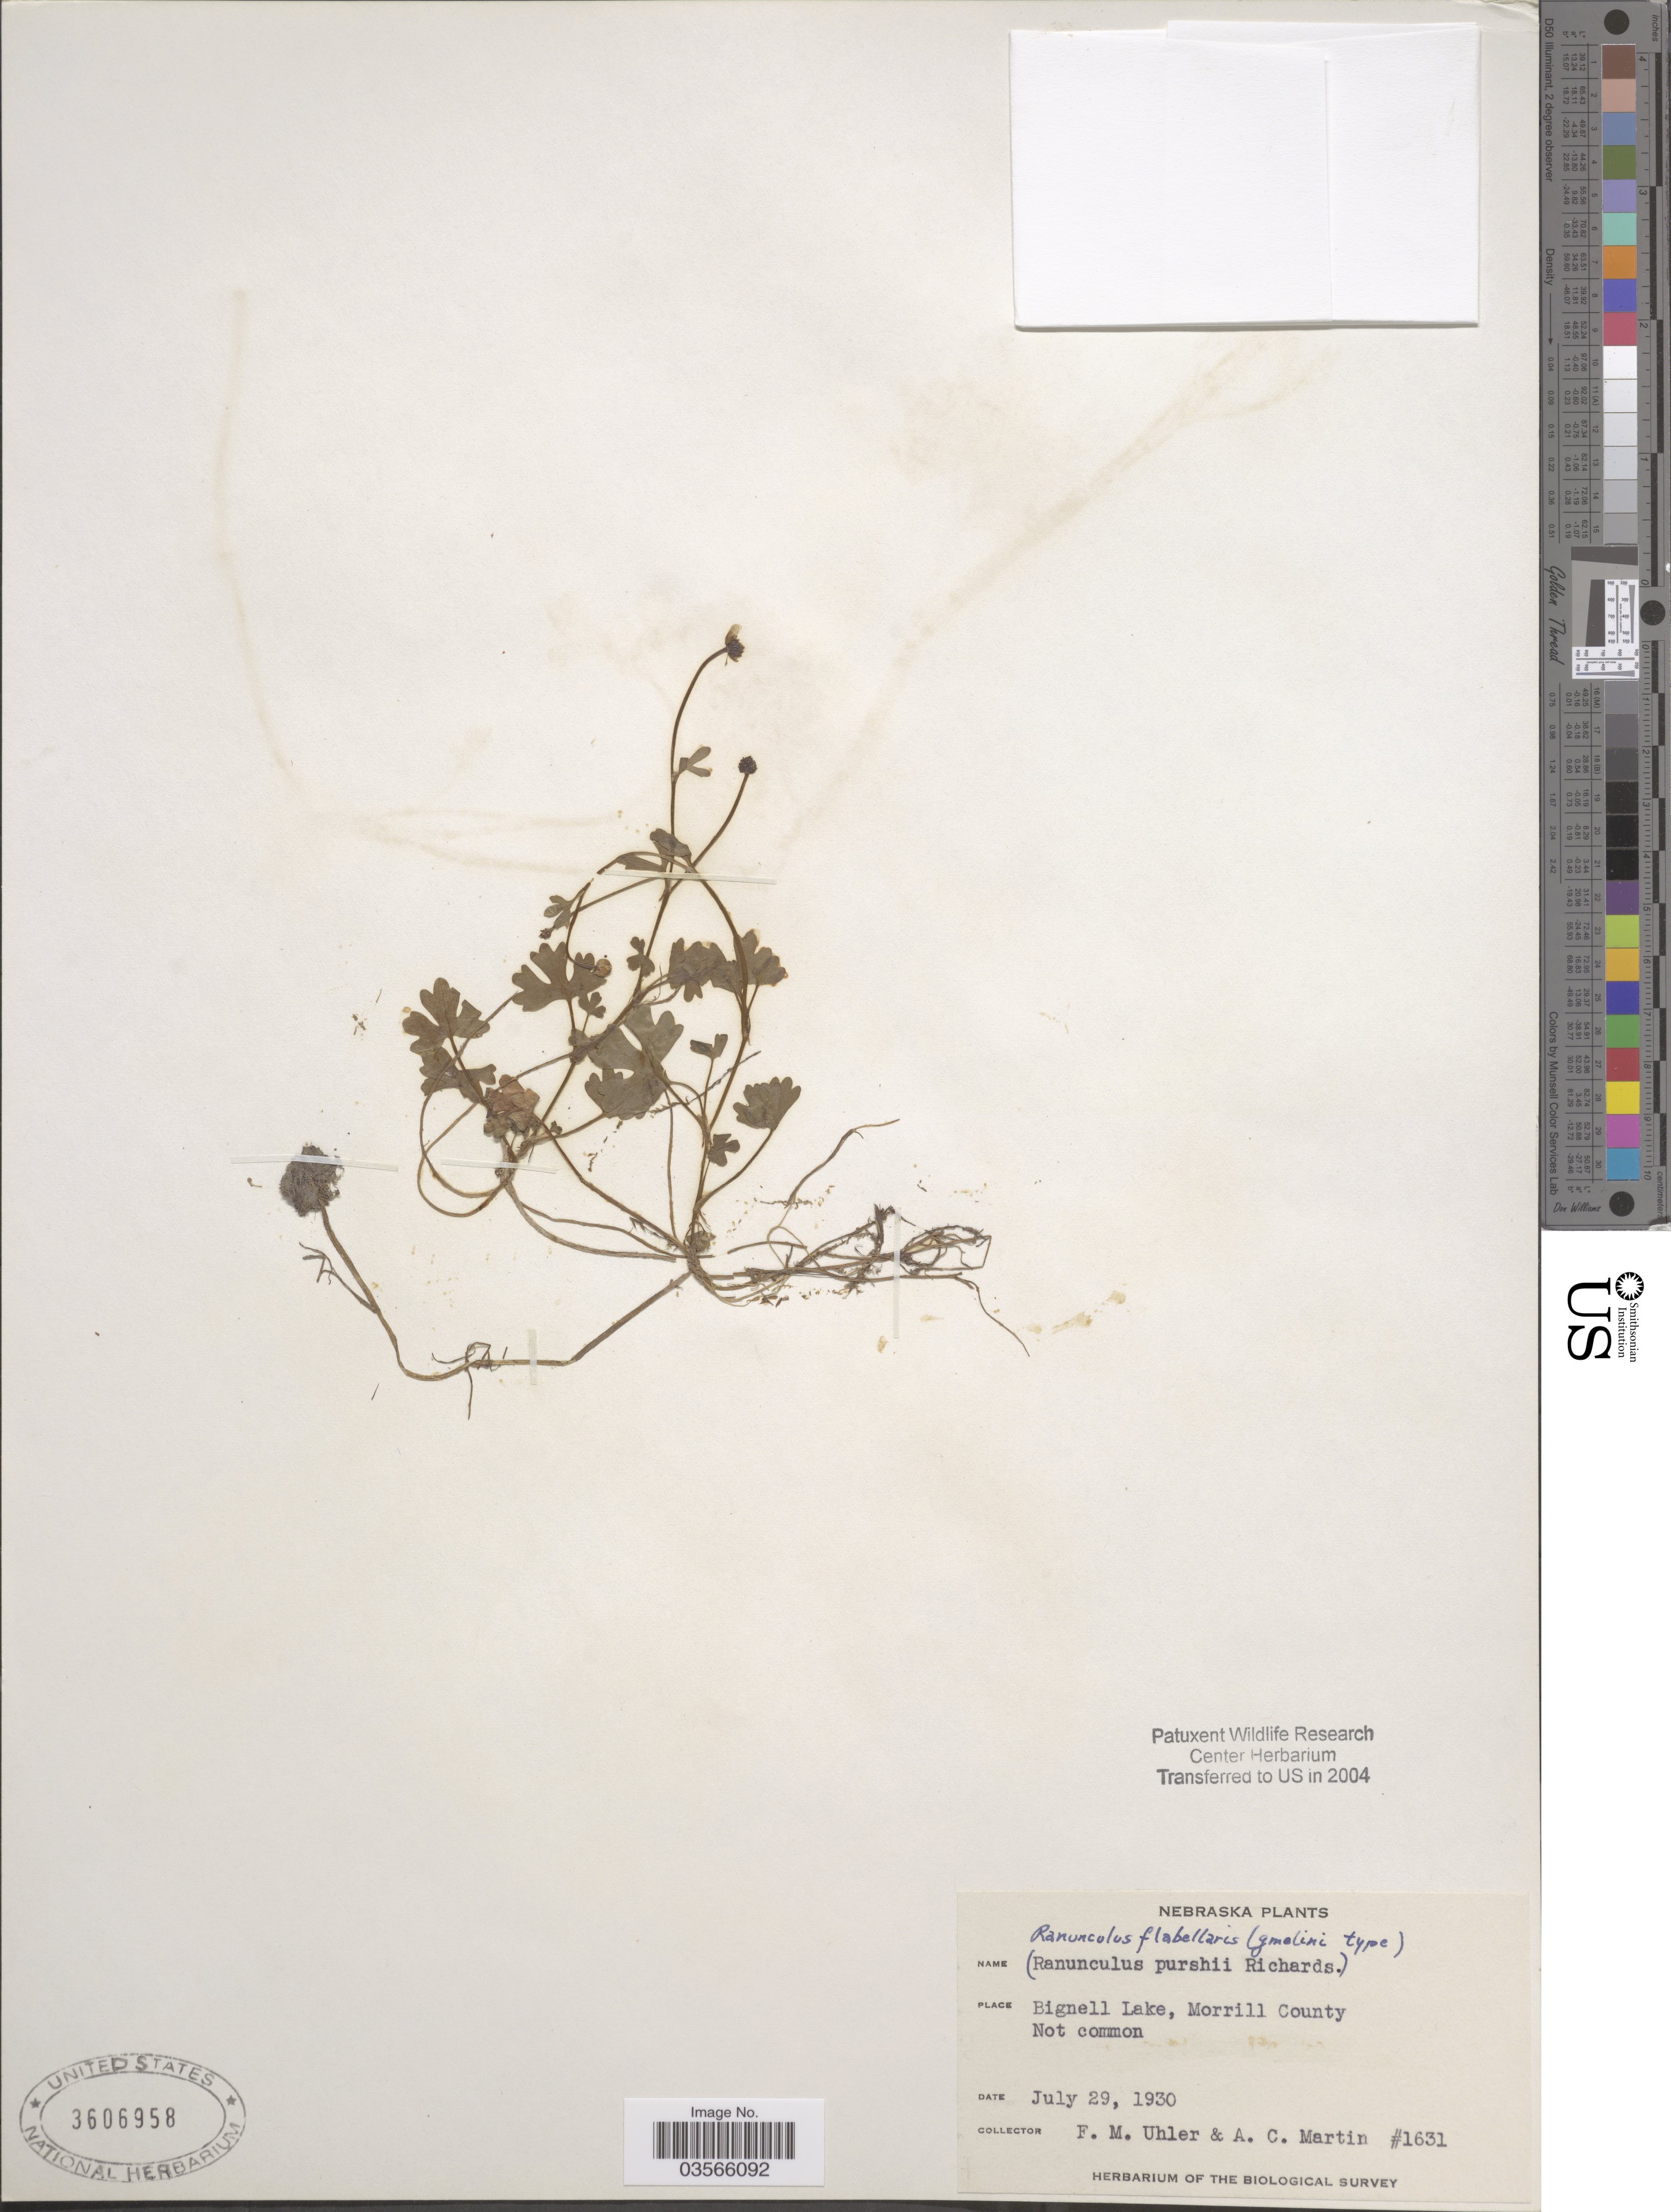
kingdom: Plantae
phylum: Tracheophyta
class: Magnoliopsida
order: Ranunculales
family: Ranunculaceae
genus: Ranunculus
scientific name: Ranunculus flabellaris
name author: Raf.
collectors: F. M. Uhler & A. C. Martin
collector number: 1631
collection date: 1930-07-29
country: United States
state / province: Nebraska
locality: Bignell Lake, Morrill County.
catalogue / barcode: US 3606958